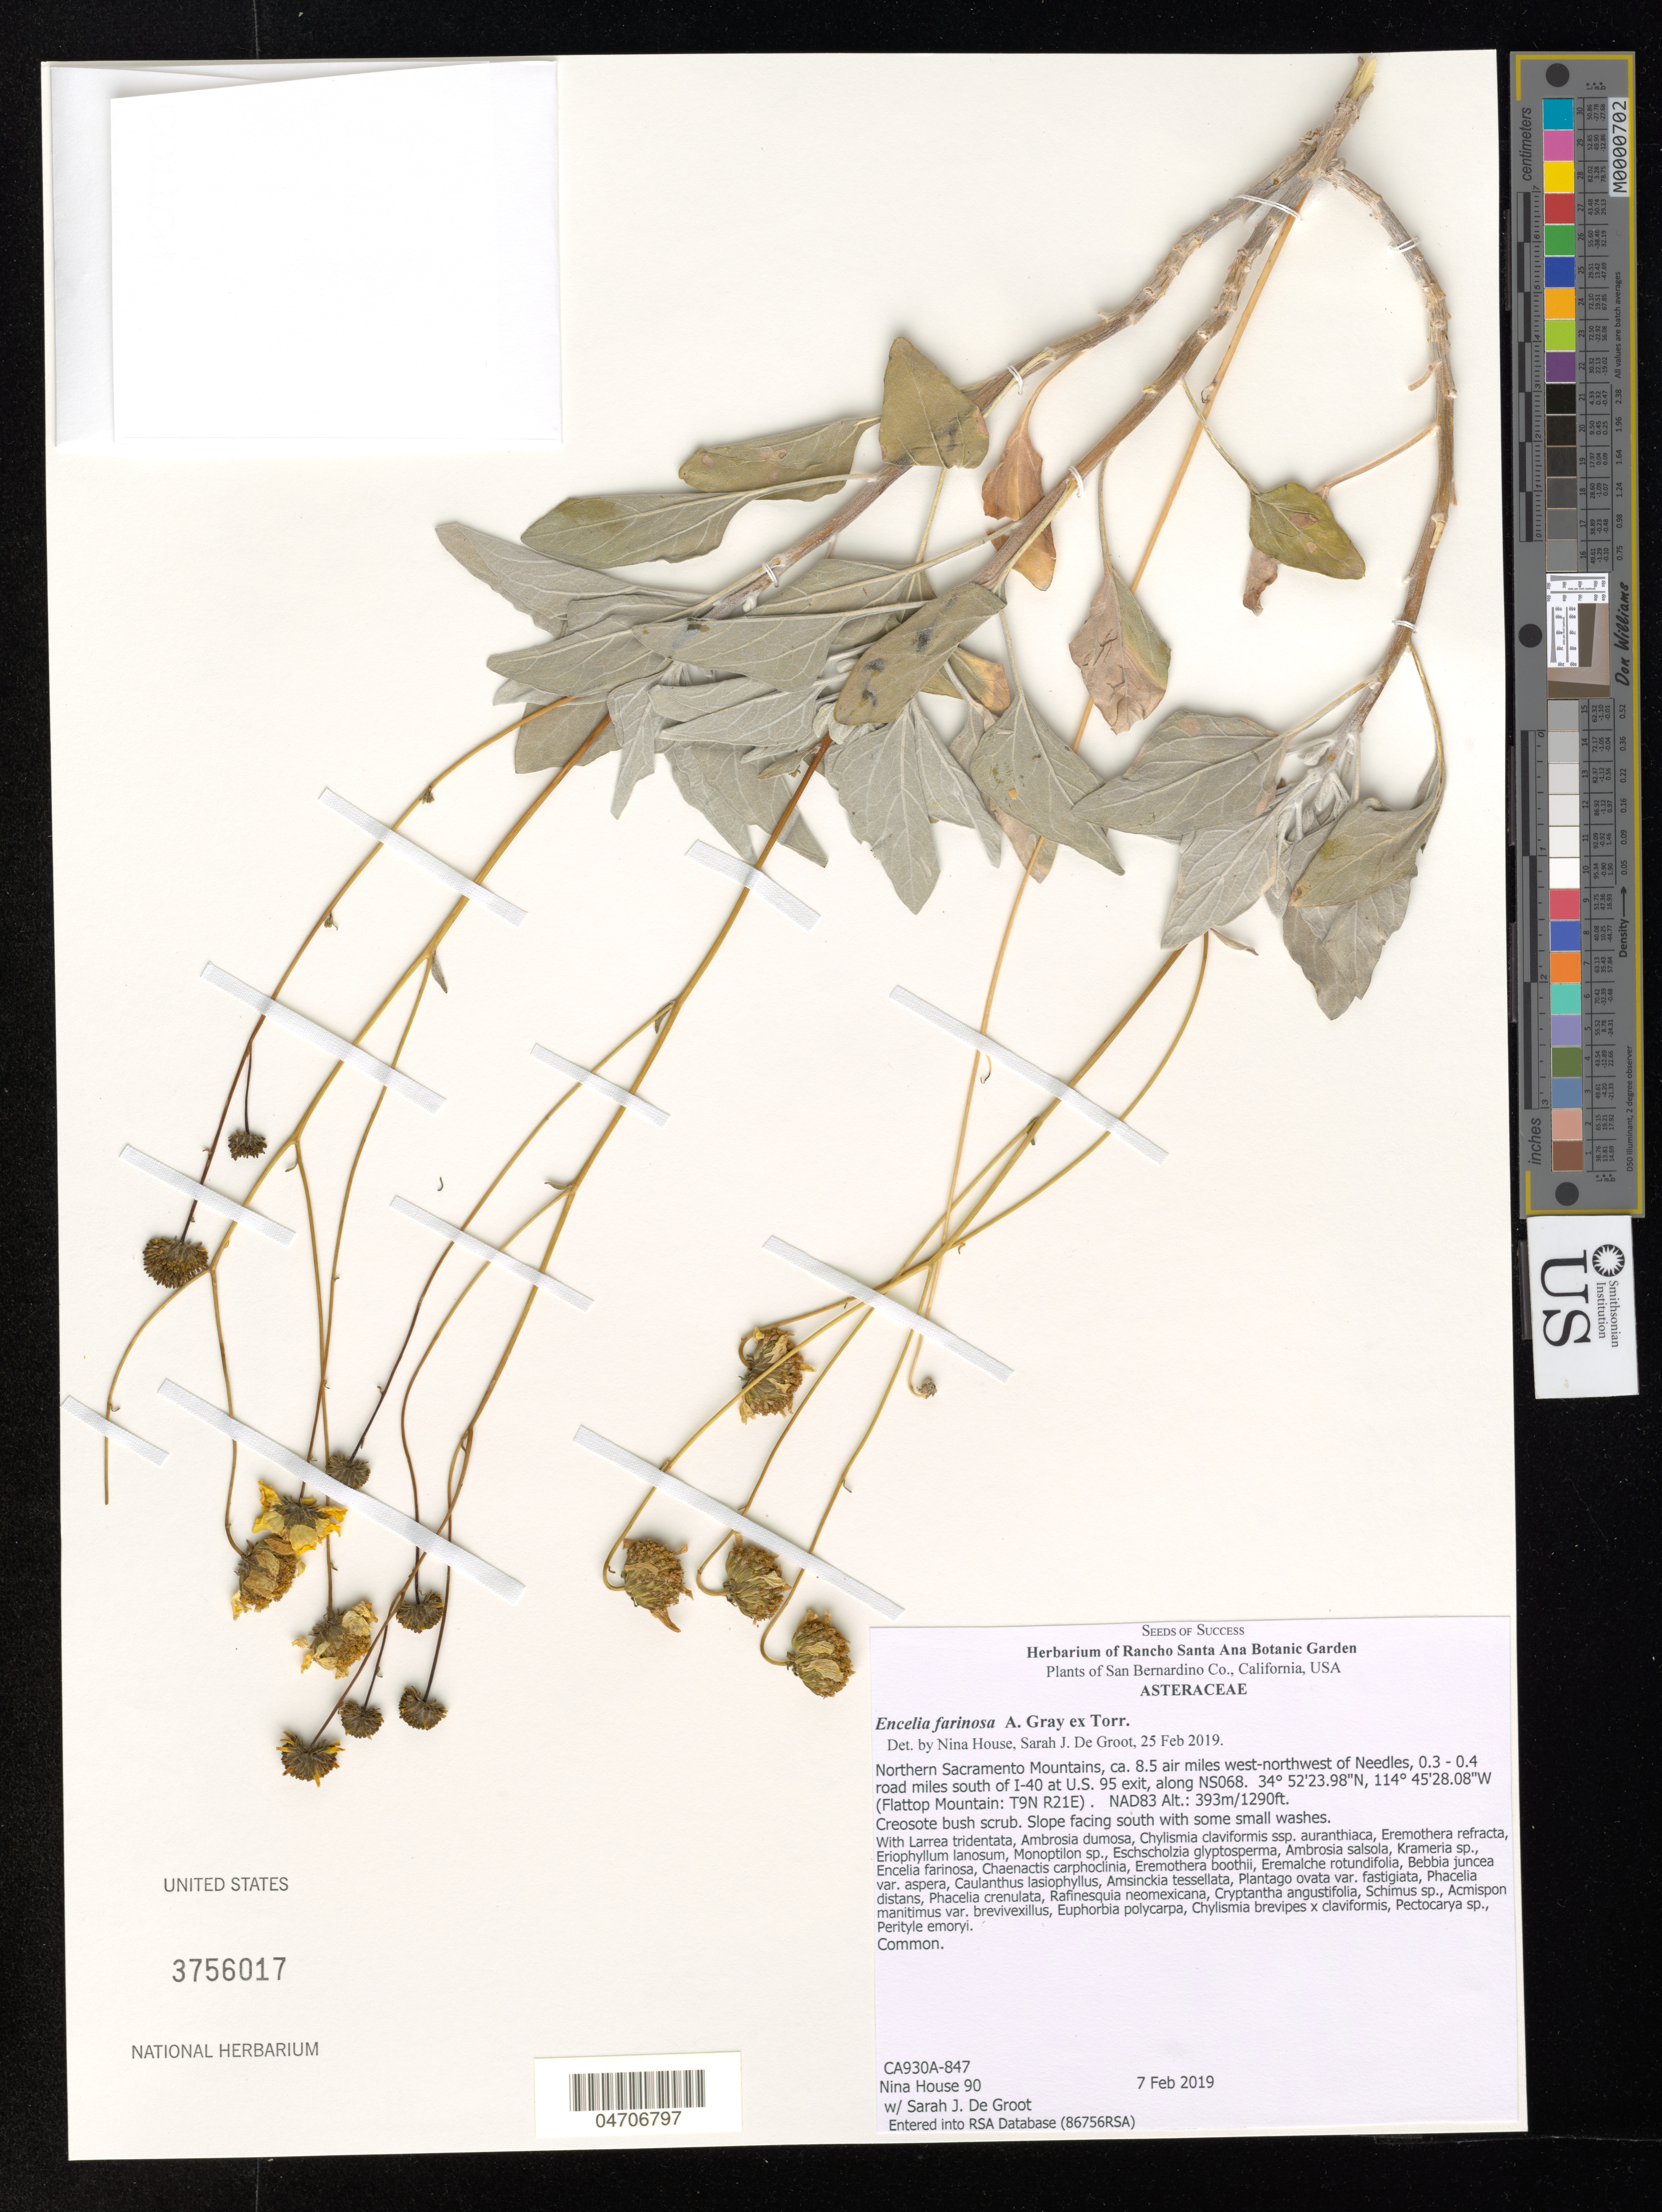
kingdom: Plantae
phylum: Tracheophyta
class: Magnoliopsida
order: Asterales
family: Asteraceae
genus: Encelia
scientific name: Encelia farinosa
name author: A. Gray ex Torr. in Emory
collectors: N. House & S. De Groot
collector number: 90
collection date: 2019-02-07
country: United States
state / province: California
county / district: San Bernardino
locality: San Bernardino Co. Northern Sacramento Mountains, ca. 8.5 air miles west-northwest of Needles, 0.3 - 0.4 road miles south of I-40 at U.S. 95 exit, along NS068. (Flattop Mountain: T9N R21E). Slope facing south with some small washes.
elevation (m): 393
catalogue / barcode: US 3756017